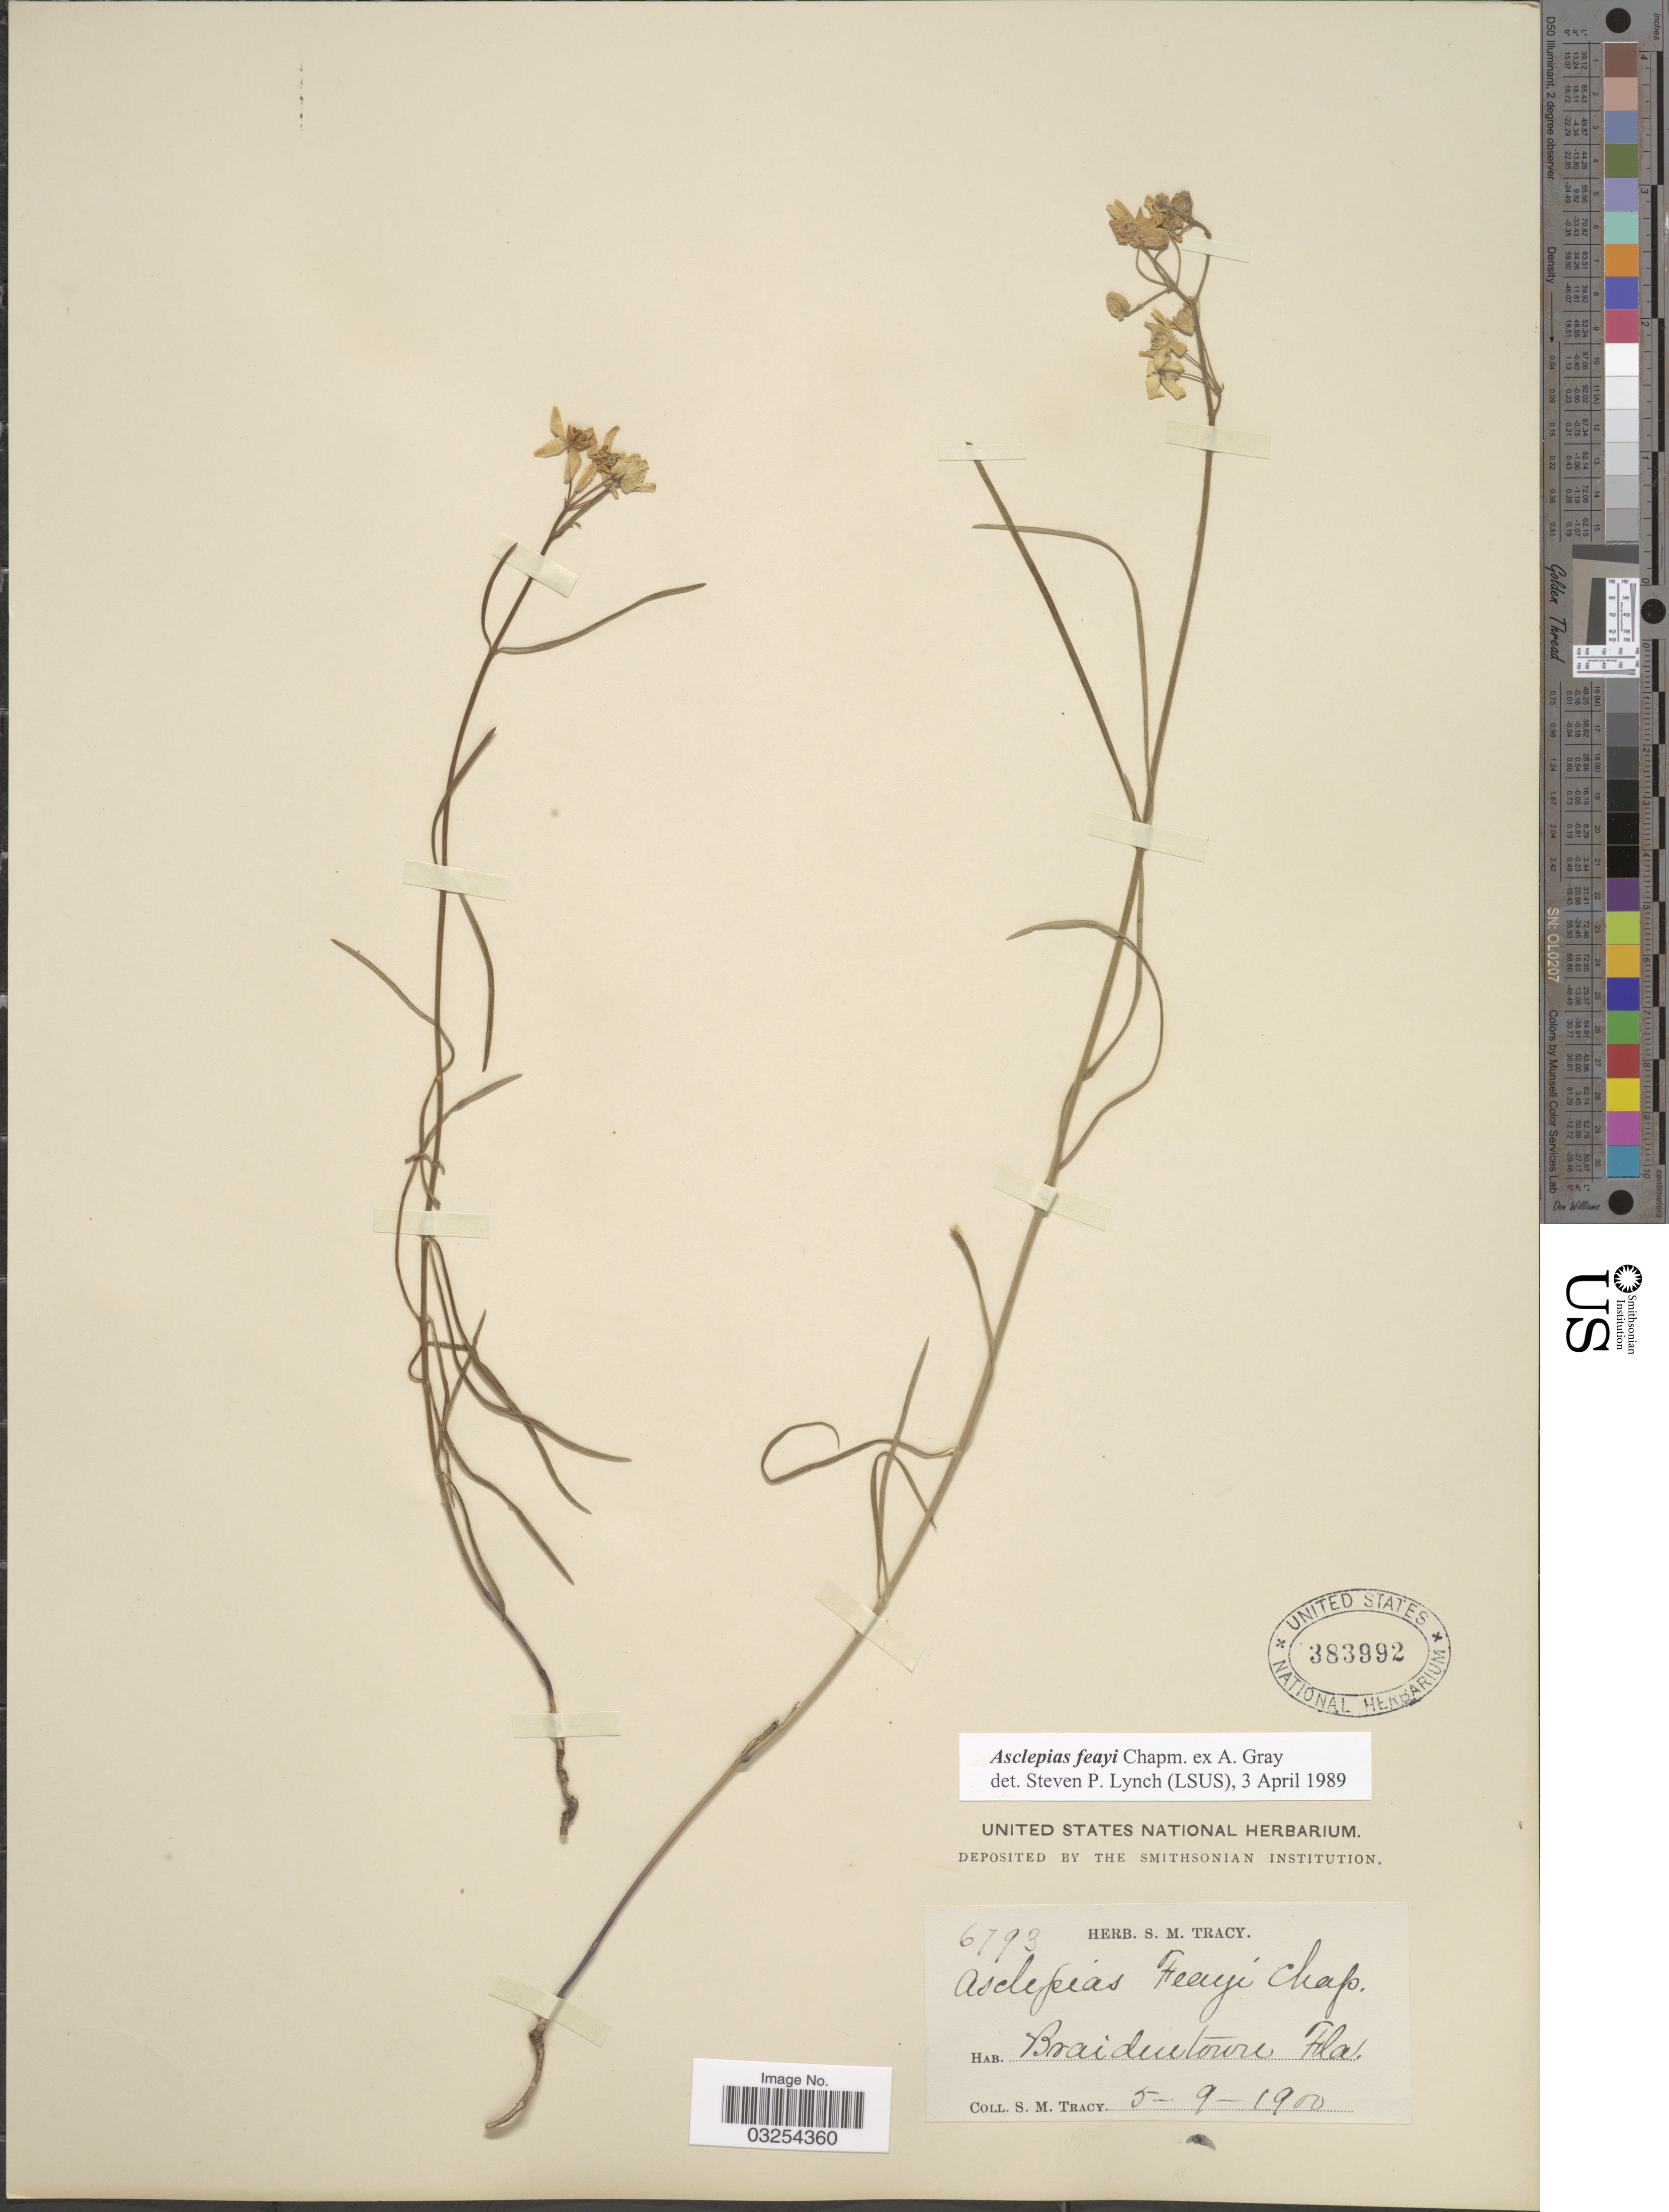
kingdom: Plantae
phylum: Tracheophyta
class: Magnoliopsida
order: Gentianales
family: Apocynaceae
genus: Asclepias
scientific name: Asclepias feayi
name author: Chapm. ex A. Gray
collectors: S. M. Tracy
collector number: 6793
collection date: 1900-05-09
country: United States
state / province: Florida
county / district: Manatee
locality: Braidentown.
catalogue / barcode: US 383992